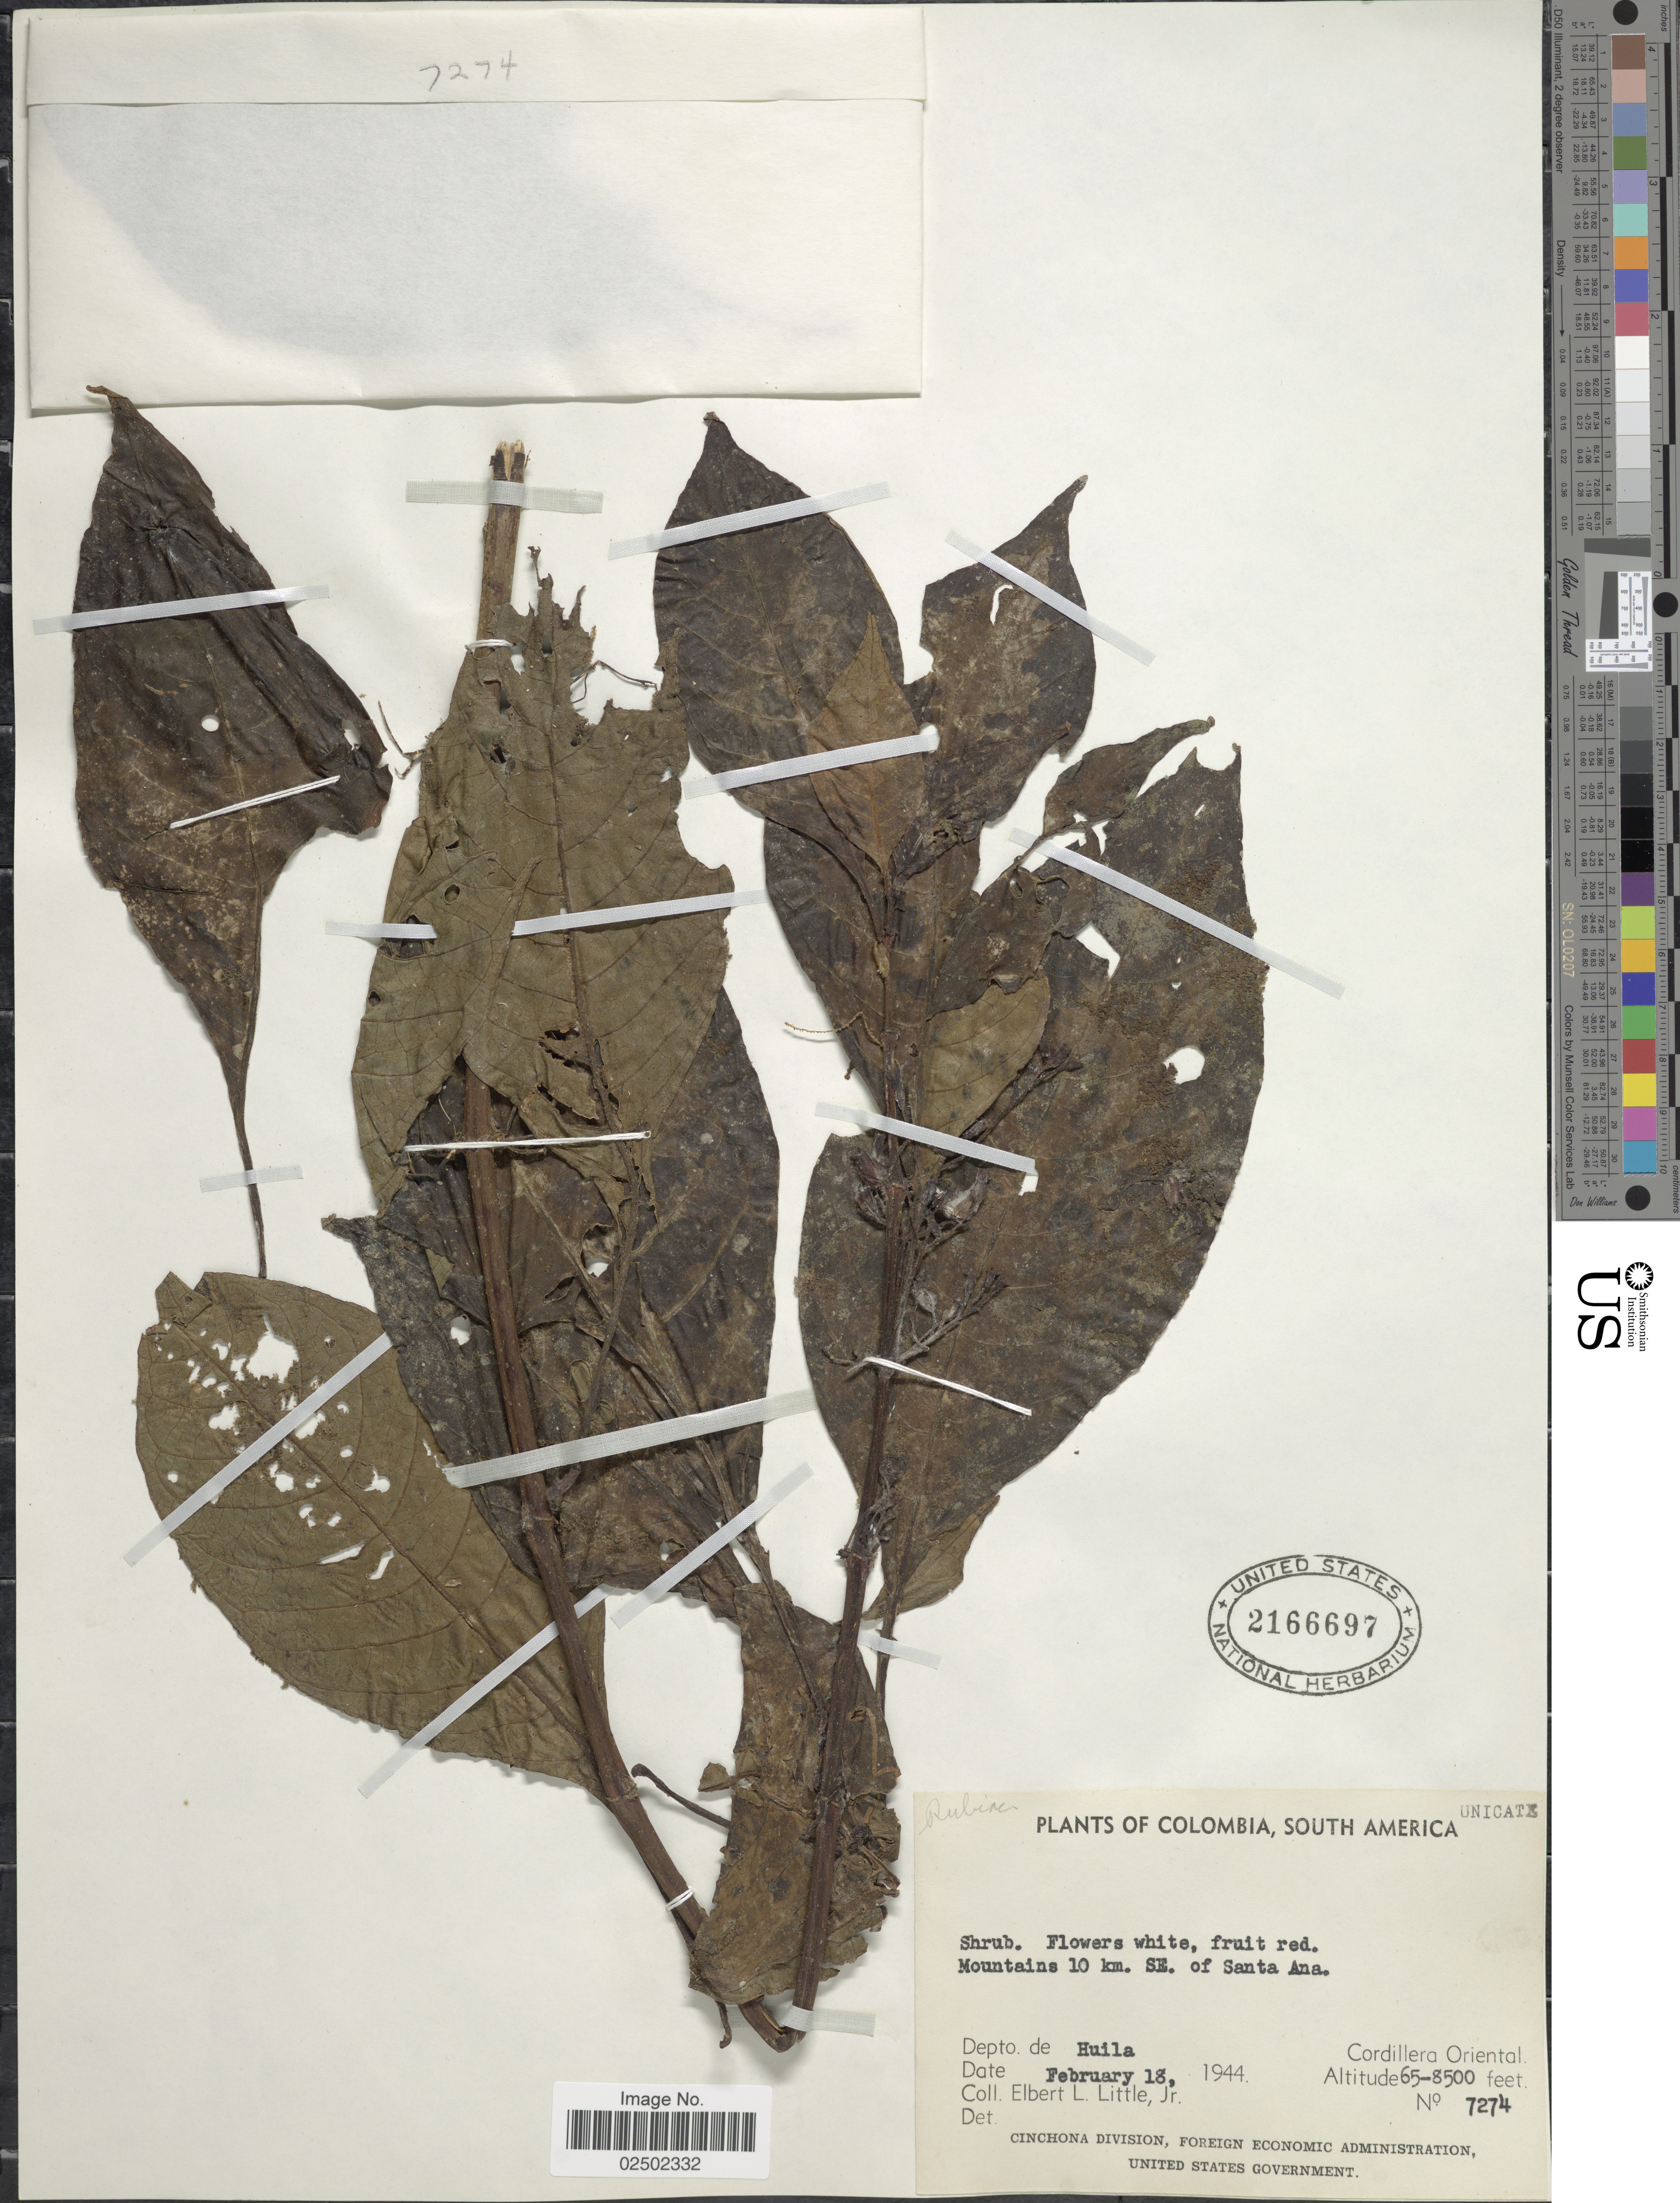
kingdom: Plantae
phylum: Tracheophyta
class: Magnoliopsida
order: Gentianales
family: Rubiaceae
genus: Hoffmannia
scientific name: Hoffmannia sp.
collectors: E. L. Little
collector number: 7274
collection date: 1944-02-18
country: Colombia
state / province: Huila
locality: Mountains 10 km. SE. of Santa Ana, Cordillera Oriental, Depto. de Huila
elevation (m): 1981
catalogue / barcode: US 2166697